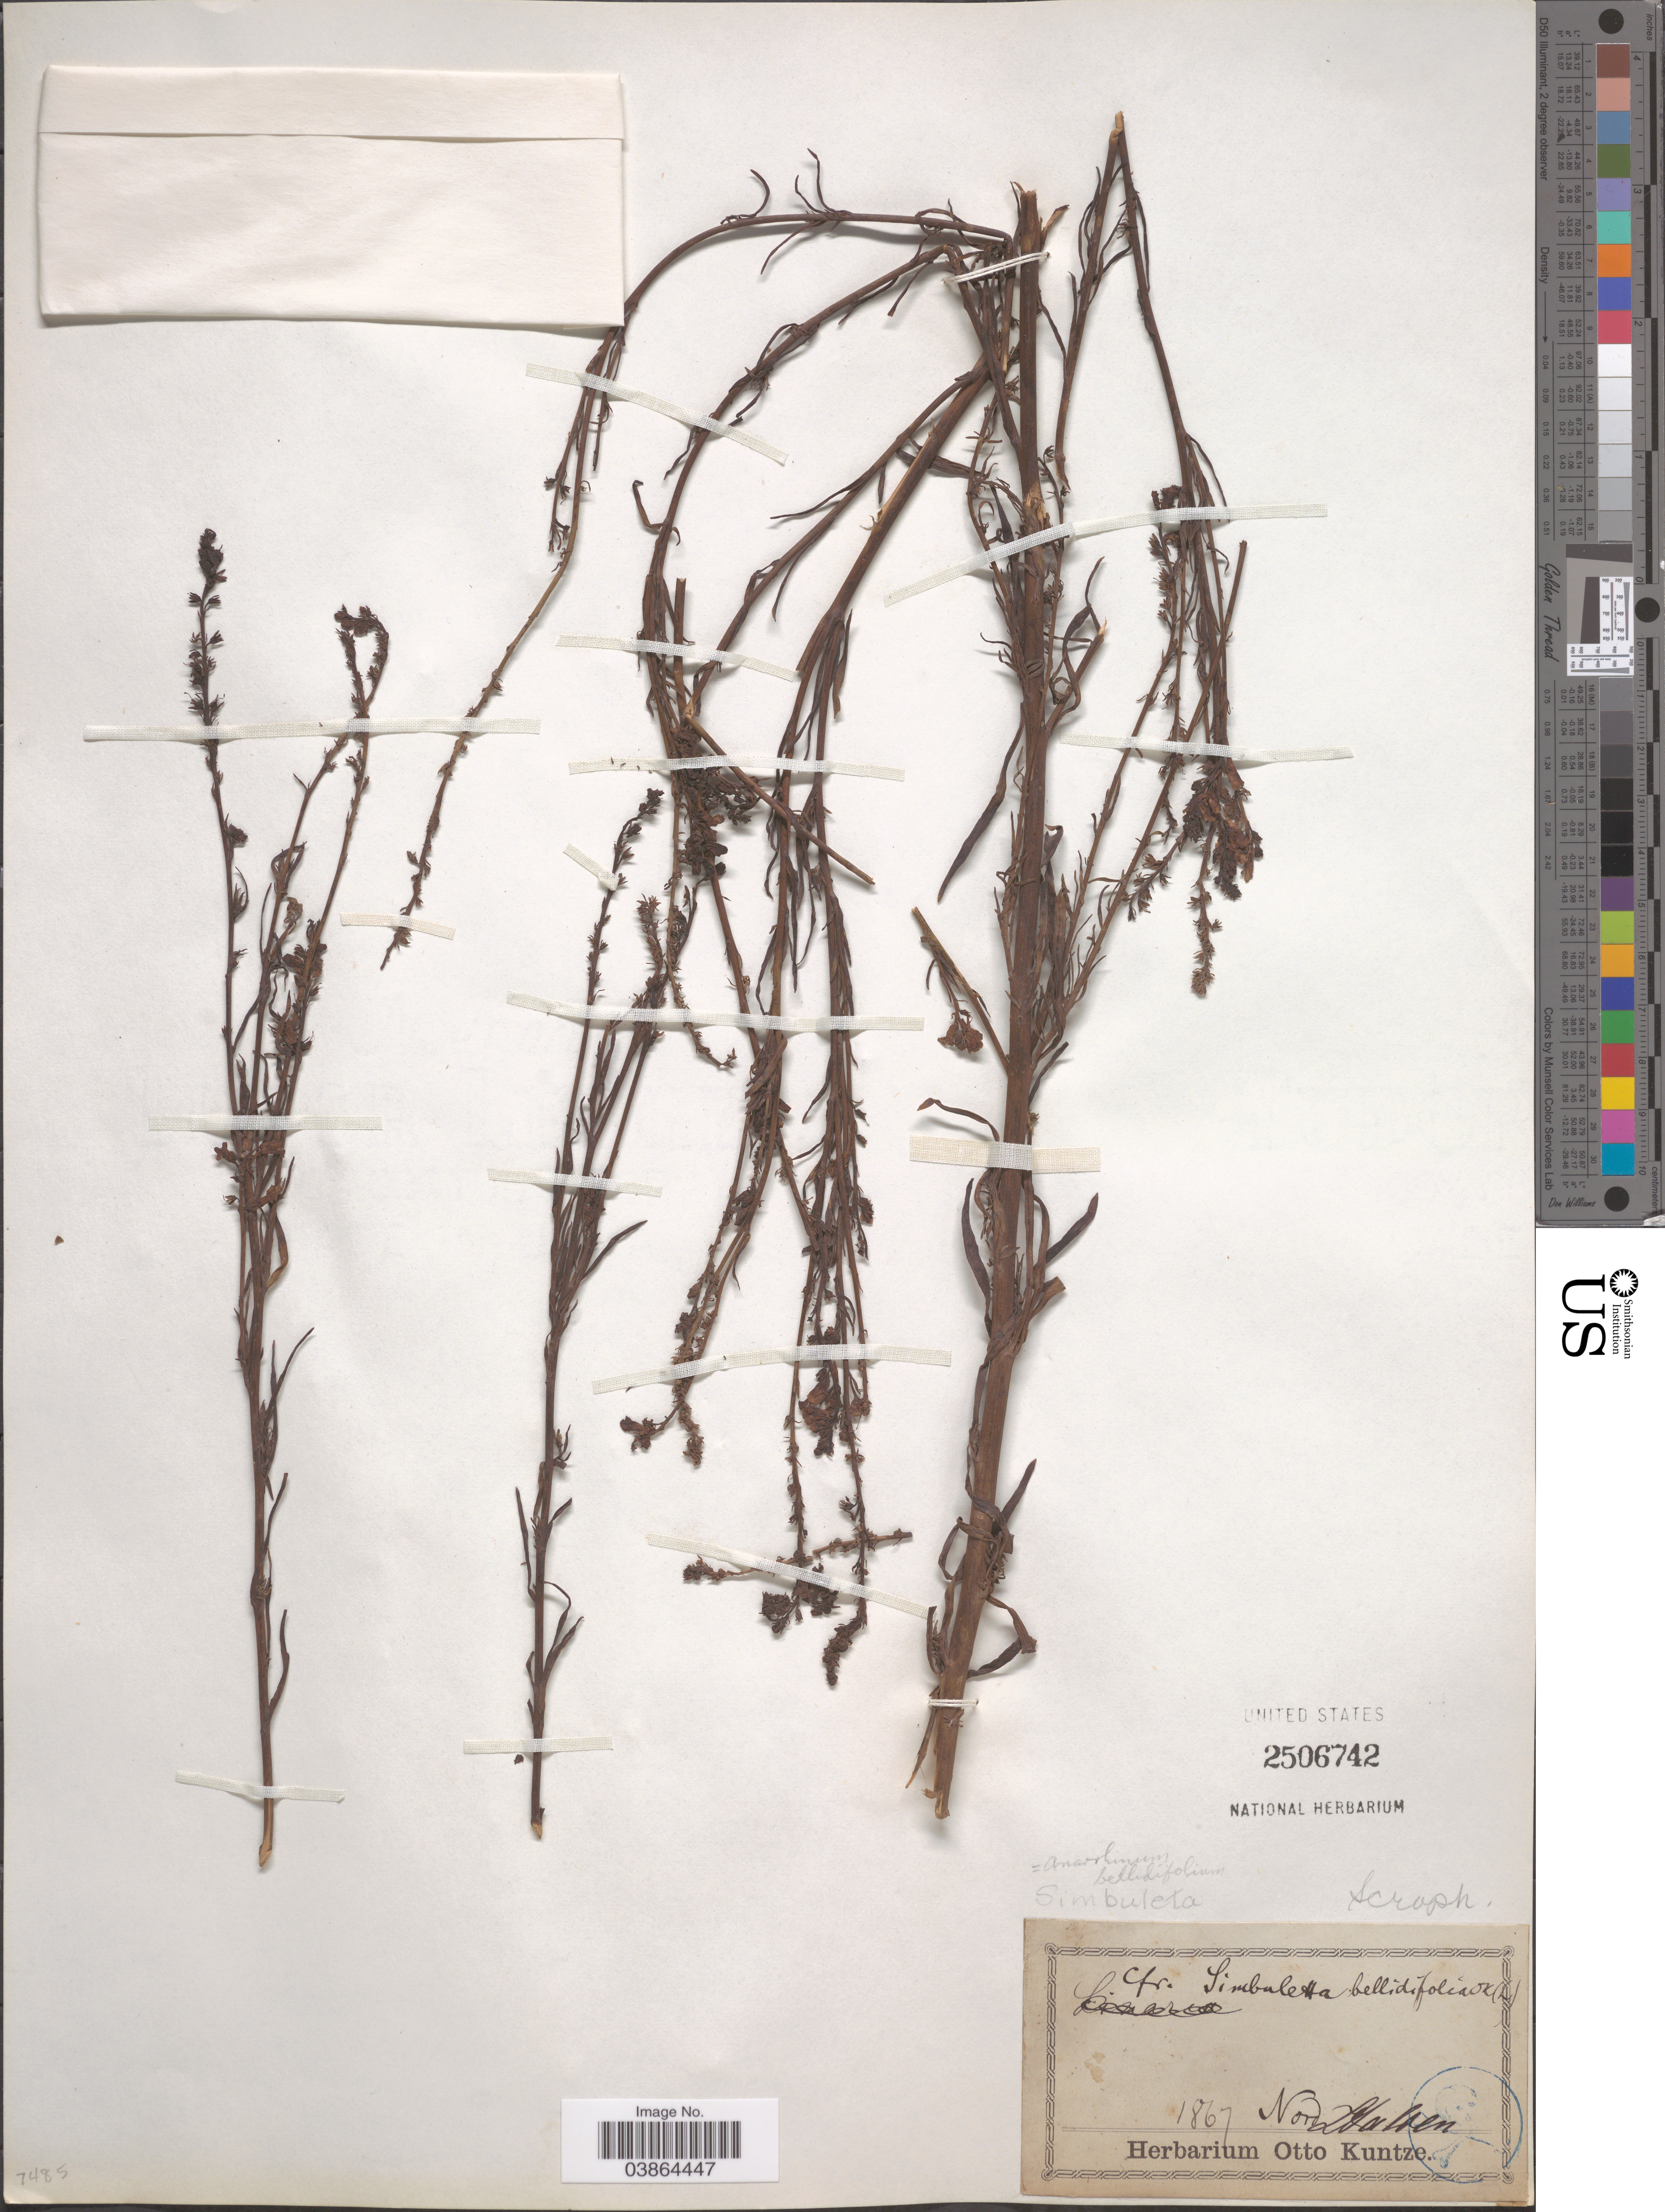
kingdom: Plantae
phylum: Tracheophyta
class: Magnoliopsida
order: Lamiales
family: Plantaginaceae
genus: Anarrhinum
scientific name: Anarrhinum bellidifolium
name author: (L.) Willd.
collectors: ex herb. Otto Kuntze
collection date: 1867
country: Italy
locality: Nord Italien.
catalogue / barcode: US 2506742